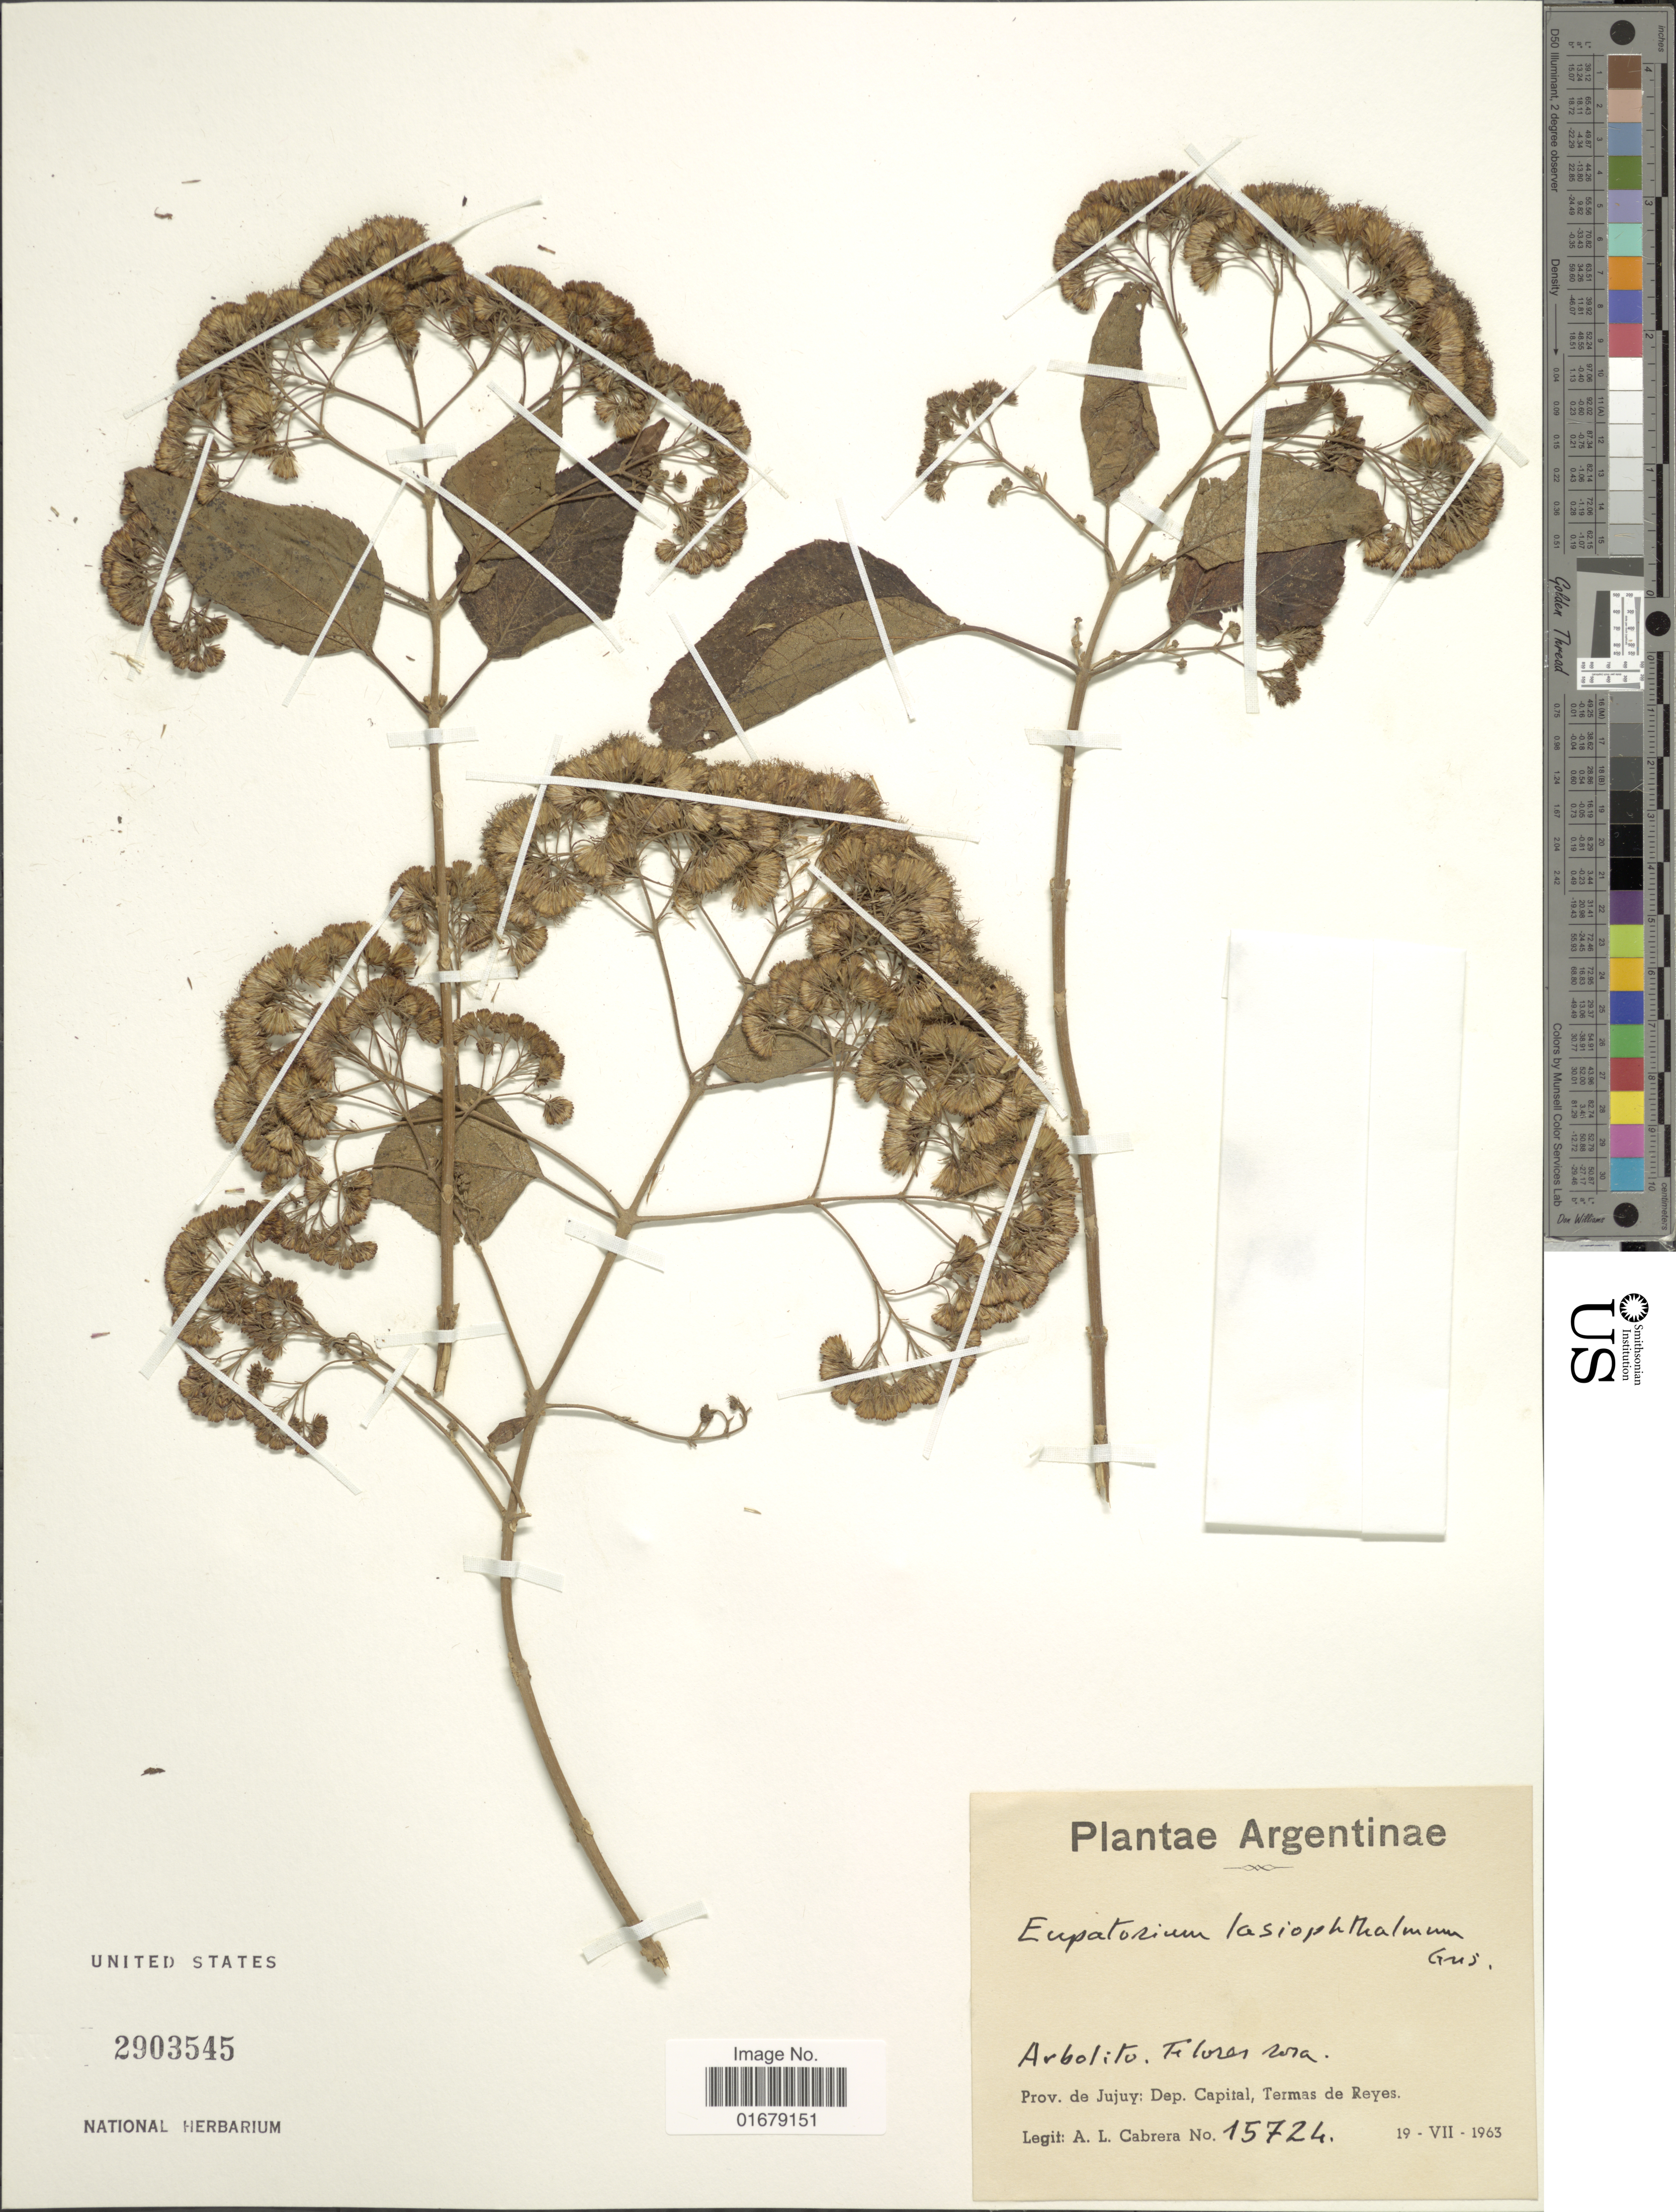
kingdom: Plantae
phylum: Tracheophyta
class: Magnoliopsida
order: Asterales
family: Asteraceae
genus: Kaunia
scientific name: Kaunia lasiophthalma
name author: (Hieron.) R.M. King & H. Rob.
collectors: A. L. Cabrera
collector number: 15724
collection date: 1963-07-19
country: Argentina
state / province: Jujuy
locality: Argeninae. Prov. de Jujuy: Dep. Capital, Termas de Reyes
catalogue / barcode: US 2903545